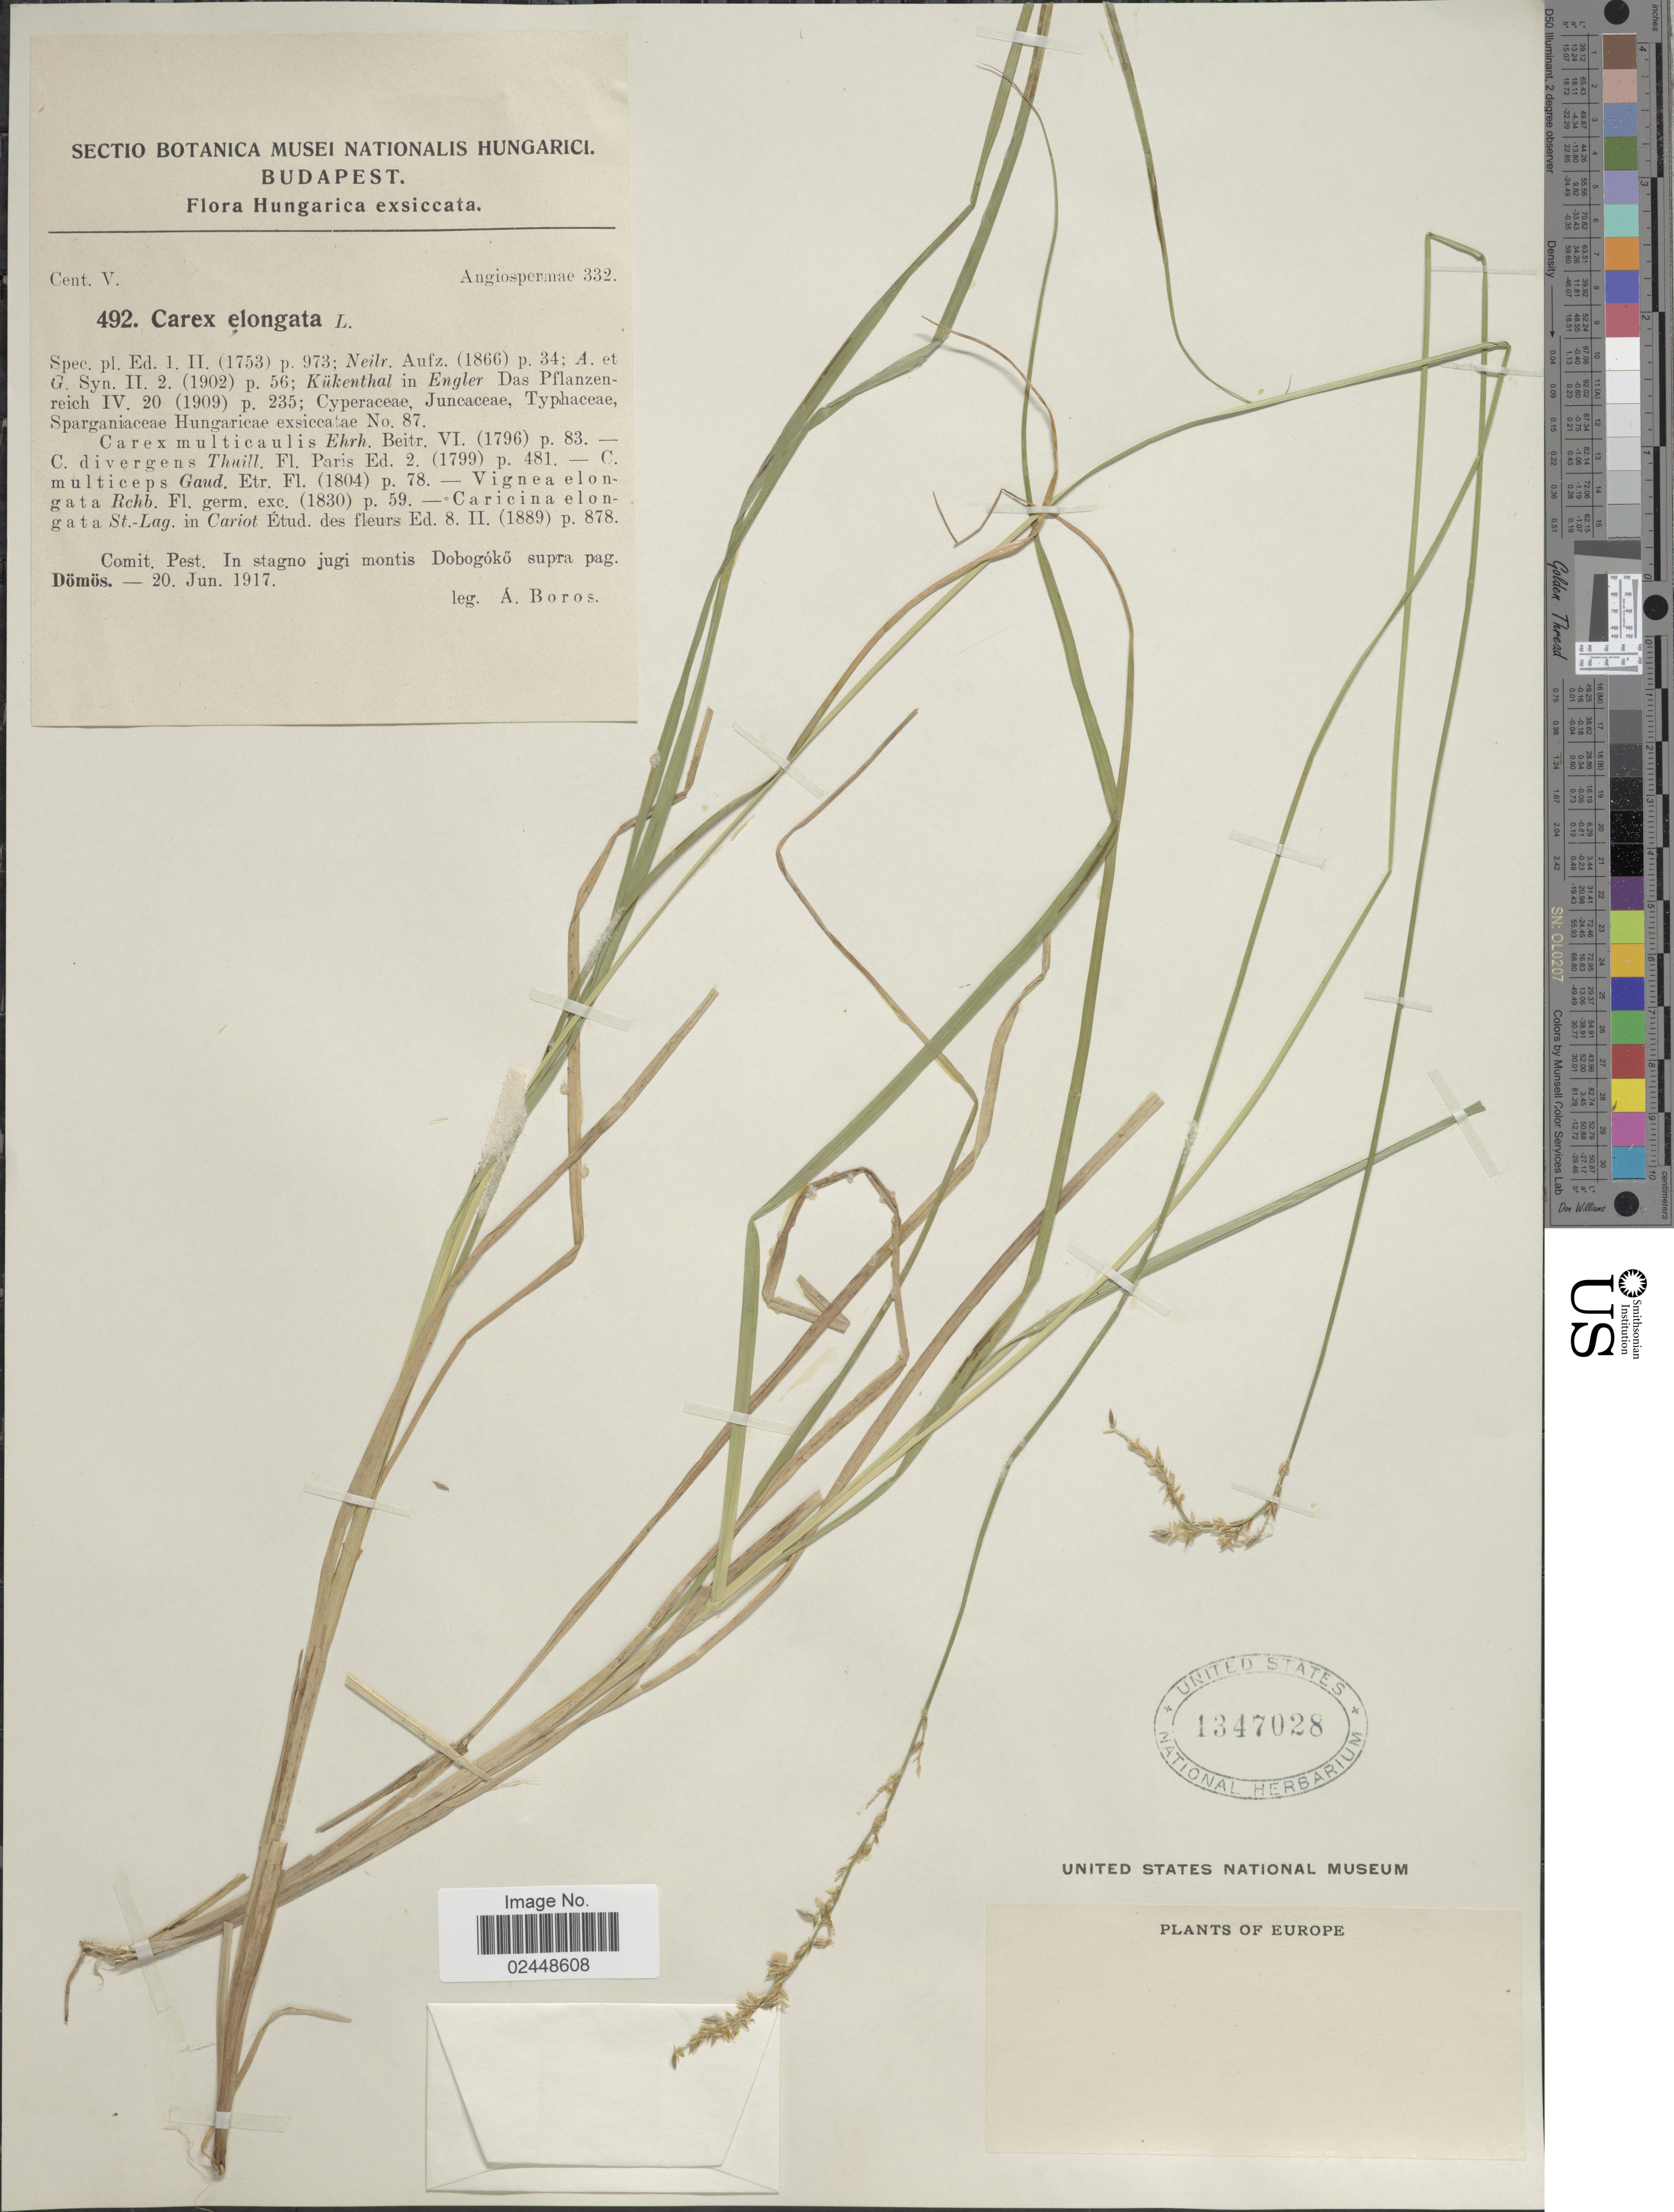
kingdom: Plantae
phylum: Tracheophyta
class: Liliopsida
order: Poales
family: Cyperaceae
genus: Carex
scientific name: Carex elongata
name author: L.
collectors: Á. Boros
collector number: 492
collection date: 1917-06-20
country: Hungary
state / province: Budapest, Capital District of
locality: Comit. Pest. In stagno jugi montis Dobogoko supra pag. Domos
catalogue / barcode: US 1347028